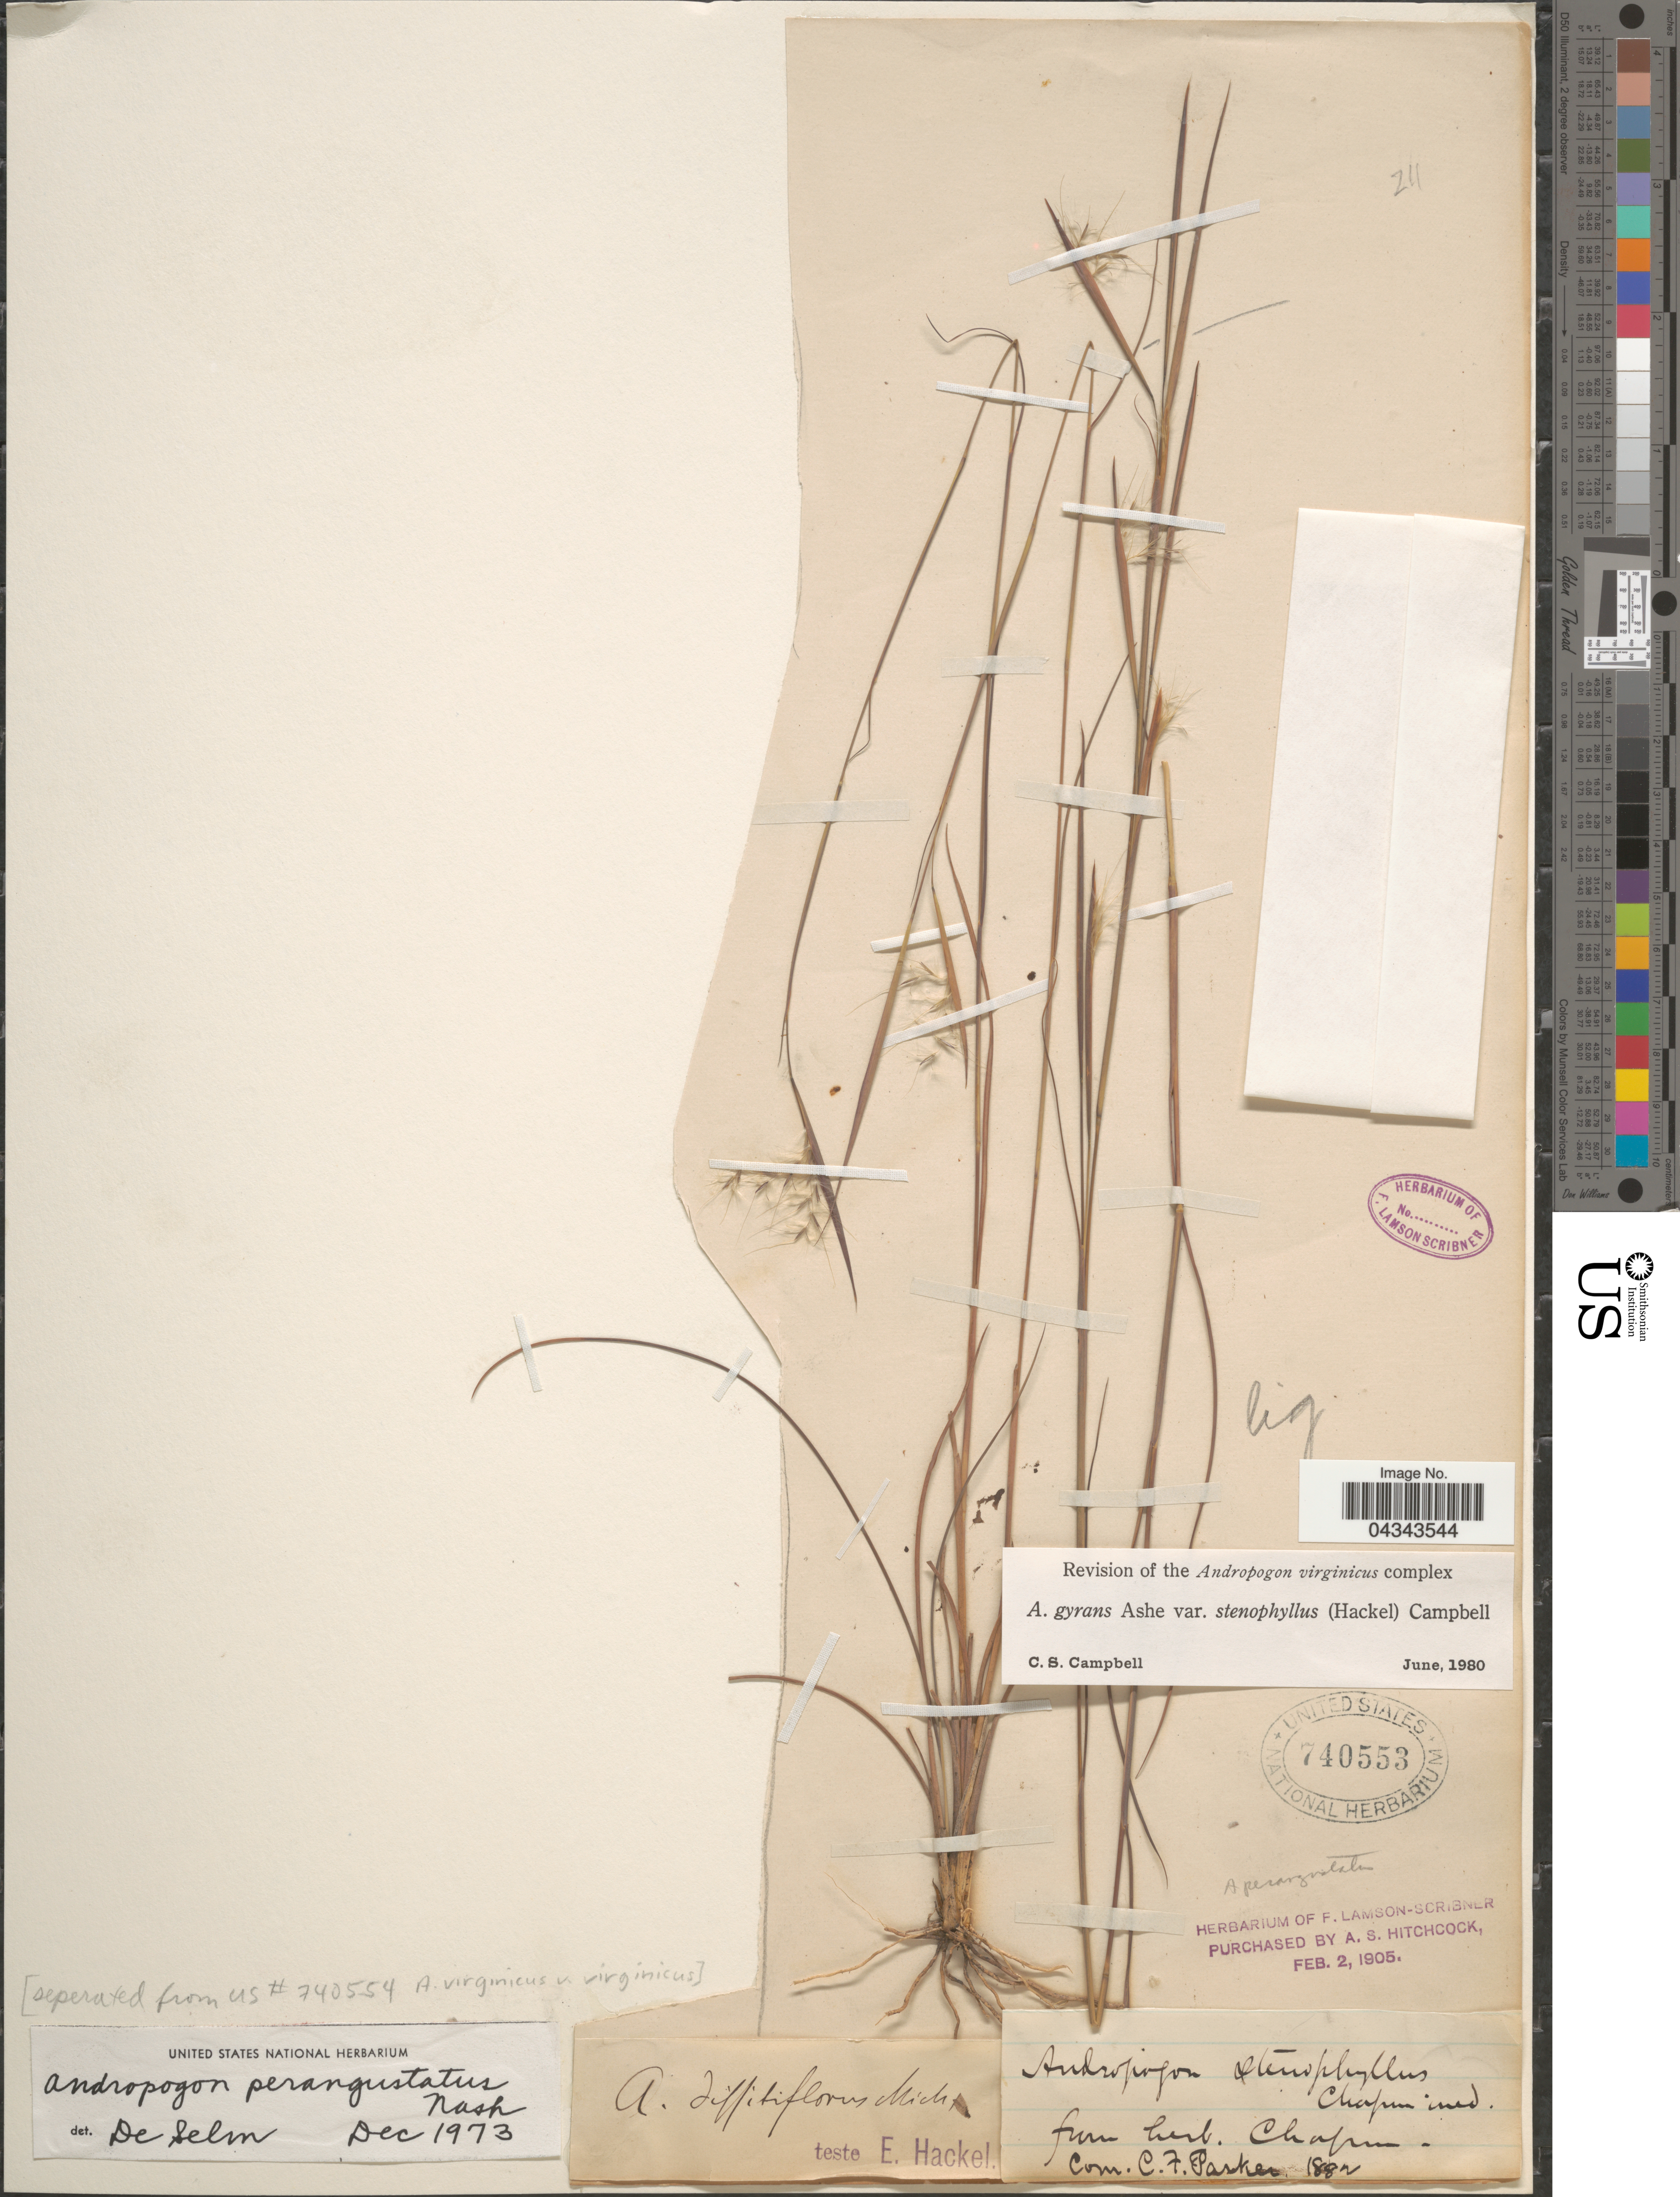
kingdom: Plantae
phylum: Tracheophyta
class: Liliopsida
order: Poales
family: Poaceae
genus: Andropogon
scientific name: Andropogon gyrans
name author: Ashe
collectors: ex herb. Chapman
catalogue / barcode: US 740553